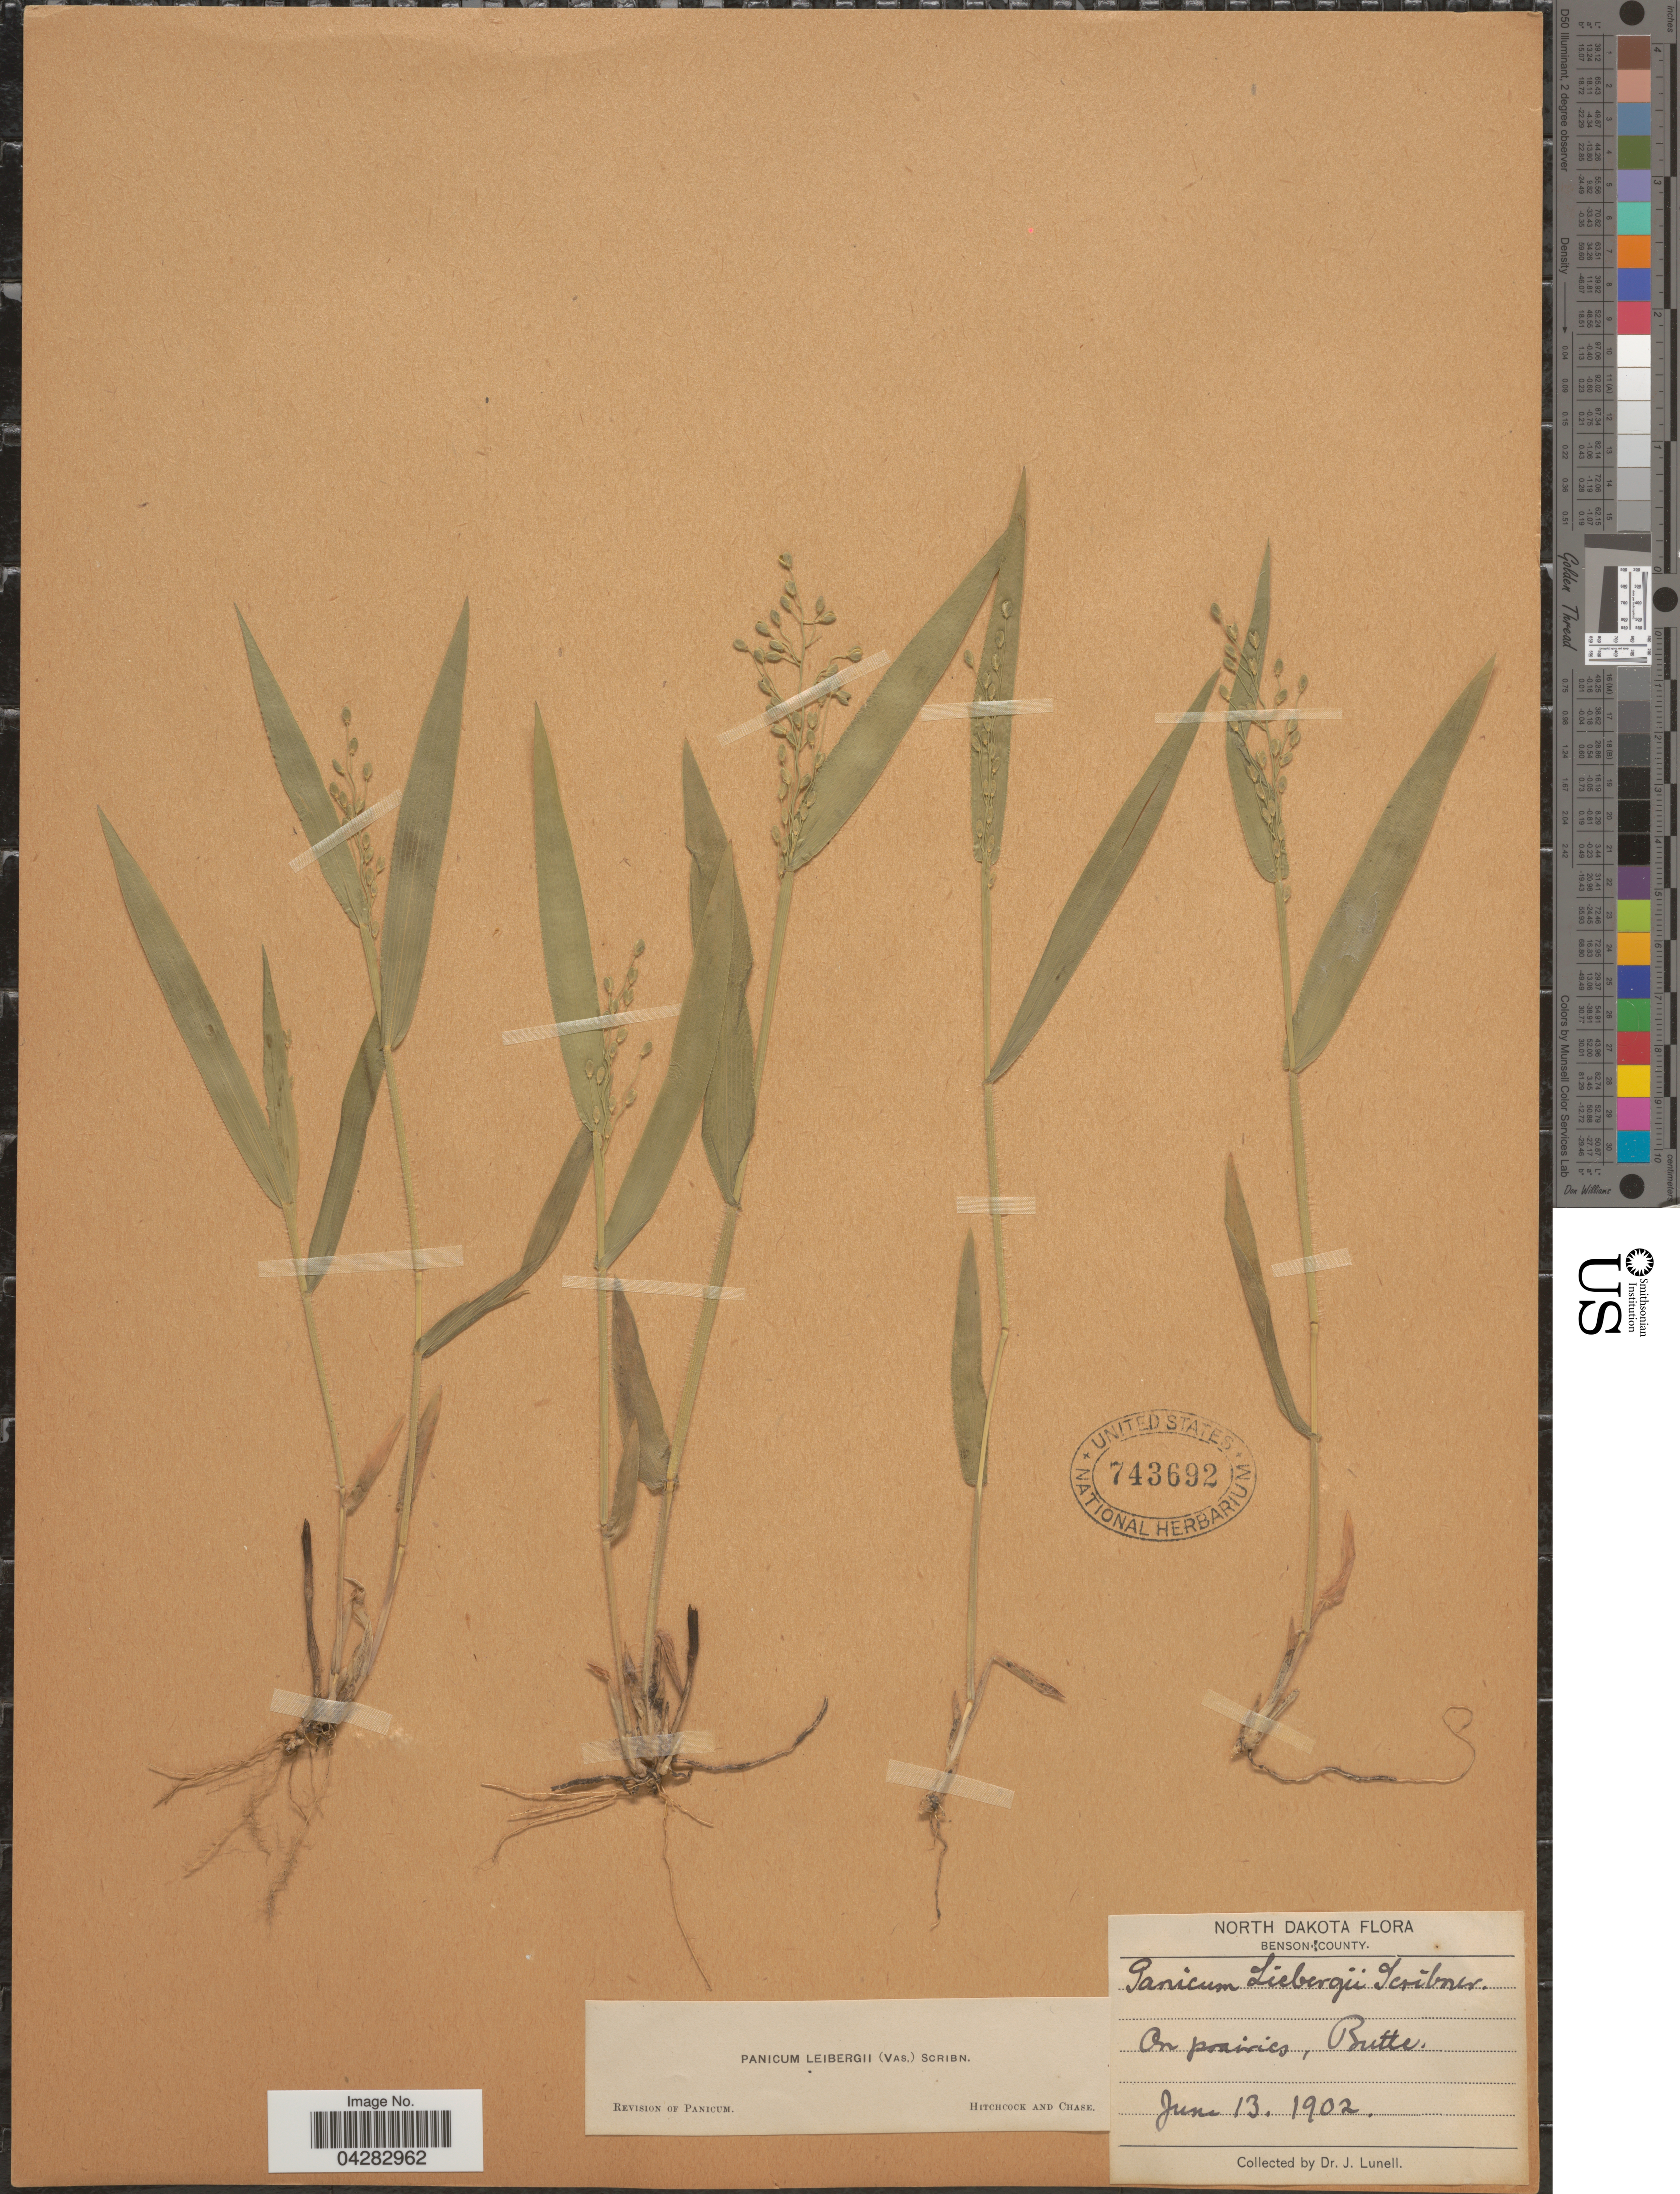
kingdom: Plantae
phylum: Tracheophyta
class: Liliopsida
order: Poales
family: Poaceae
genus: Dichanthelium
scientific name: Dichanthelium leibergii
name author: (Vasey) Gould & C.A. Clark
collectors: J. Lunell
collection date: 1902-06-13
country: United States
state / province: North Dakota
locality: Benson County. On prairies, Butte.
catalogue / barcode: US 743692